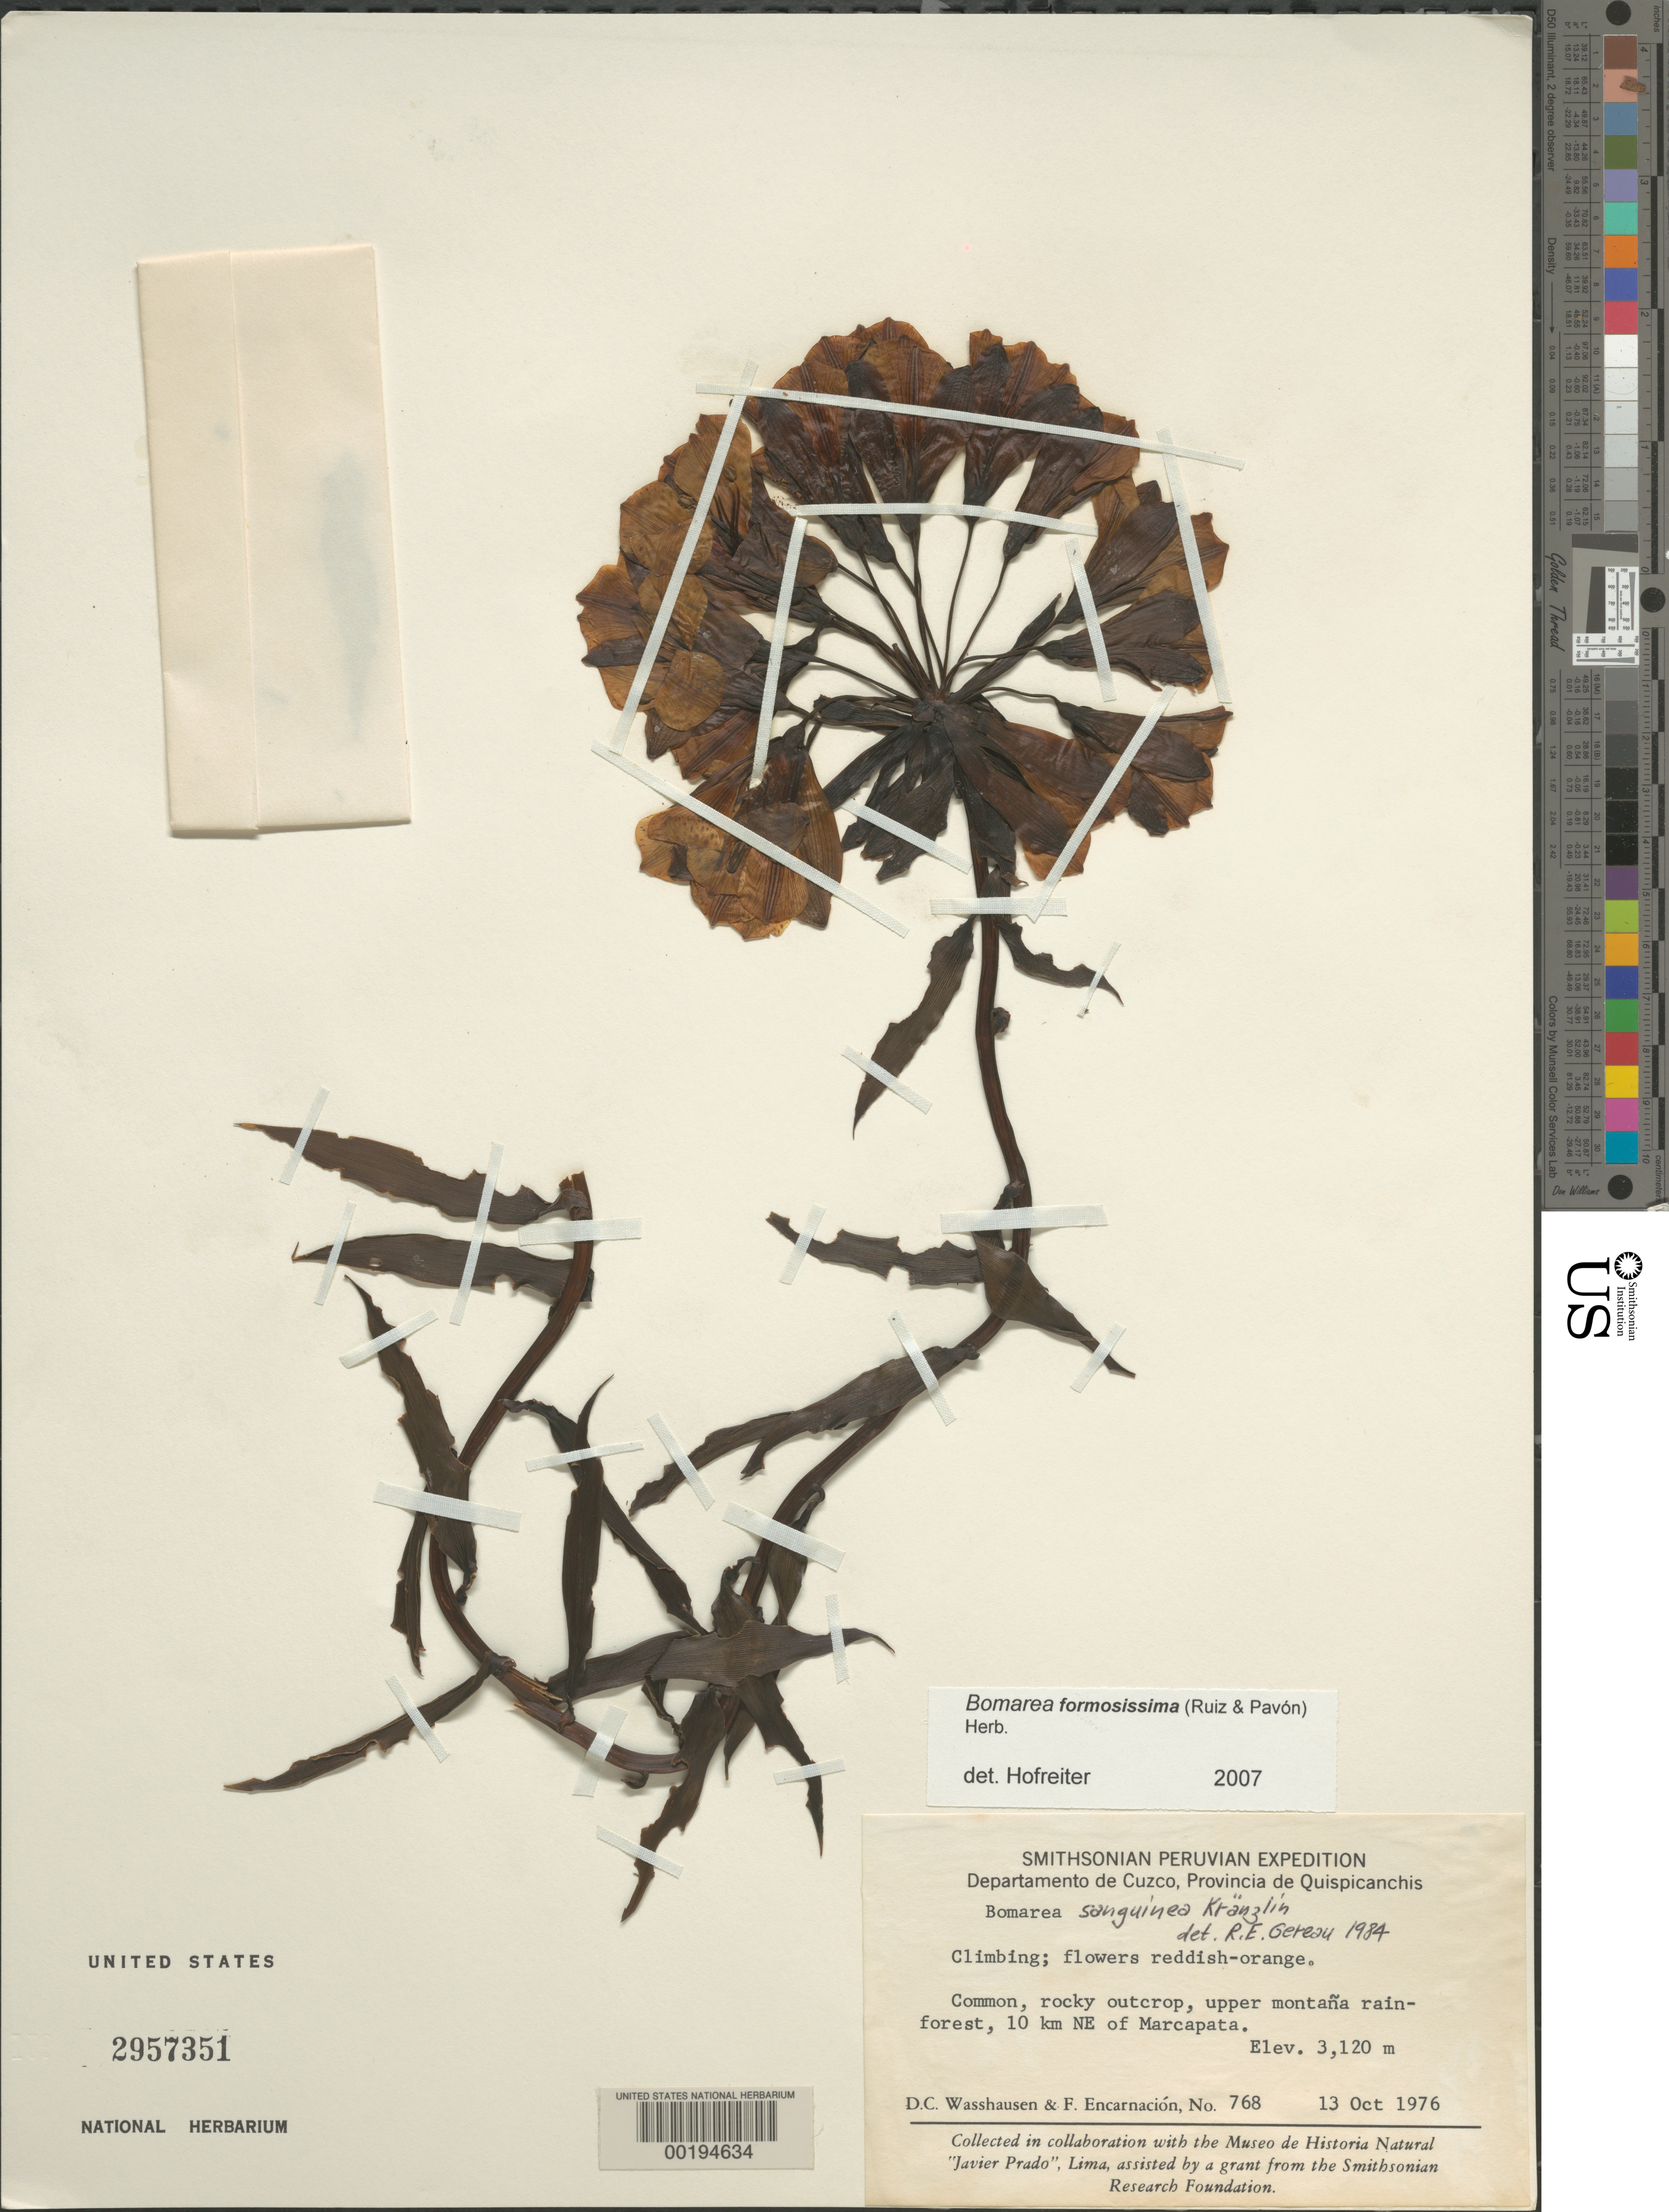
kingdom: Plantae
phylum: Tracheophyta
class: Liliopsida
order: Liliales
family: Alstroemeriaceae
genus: Bomarea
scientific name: Bomarea sanguinea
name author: Kraenzl.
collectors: D. C. Wasshausen & F. Encarnación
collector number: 768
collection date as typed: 13 Oct 1976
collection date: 1976-10-13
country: Peru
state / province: Cusco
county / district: Quispicanchis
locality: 10 km NE of Marcapata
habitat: Rocky outcrop, upper montana rainforest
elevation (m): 3120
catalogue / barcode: US 2957351